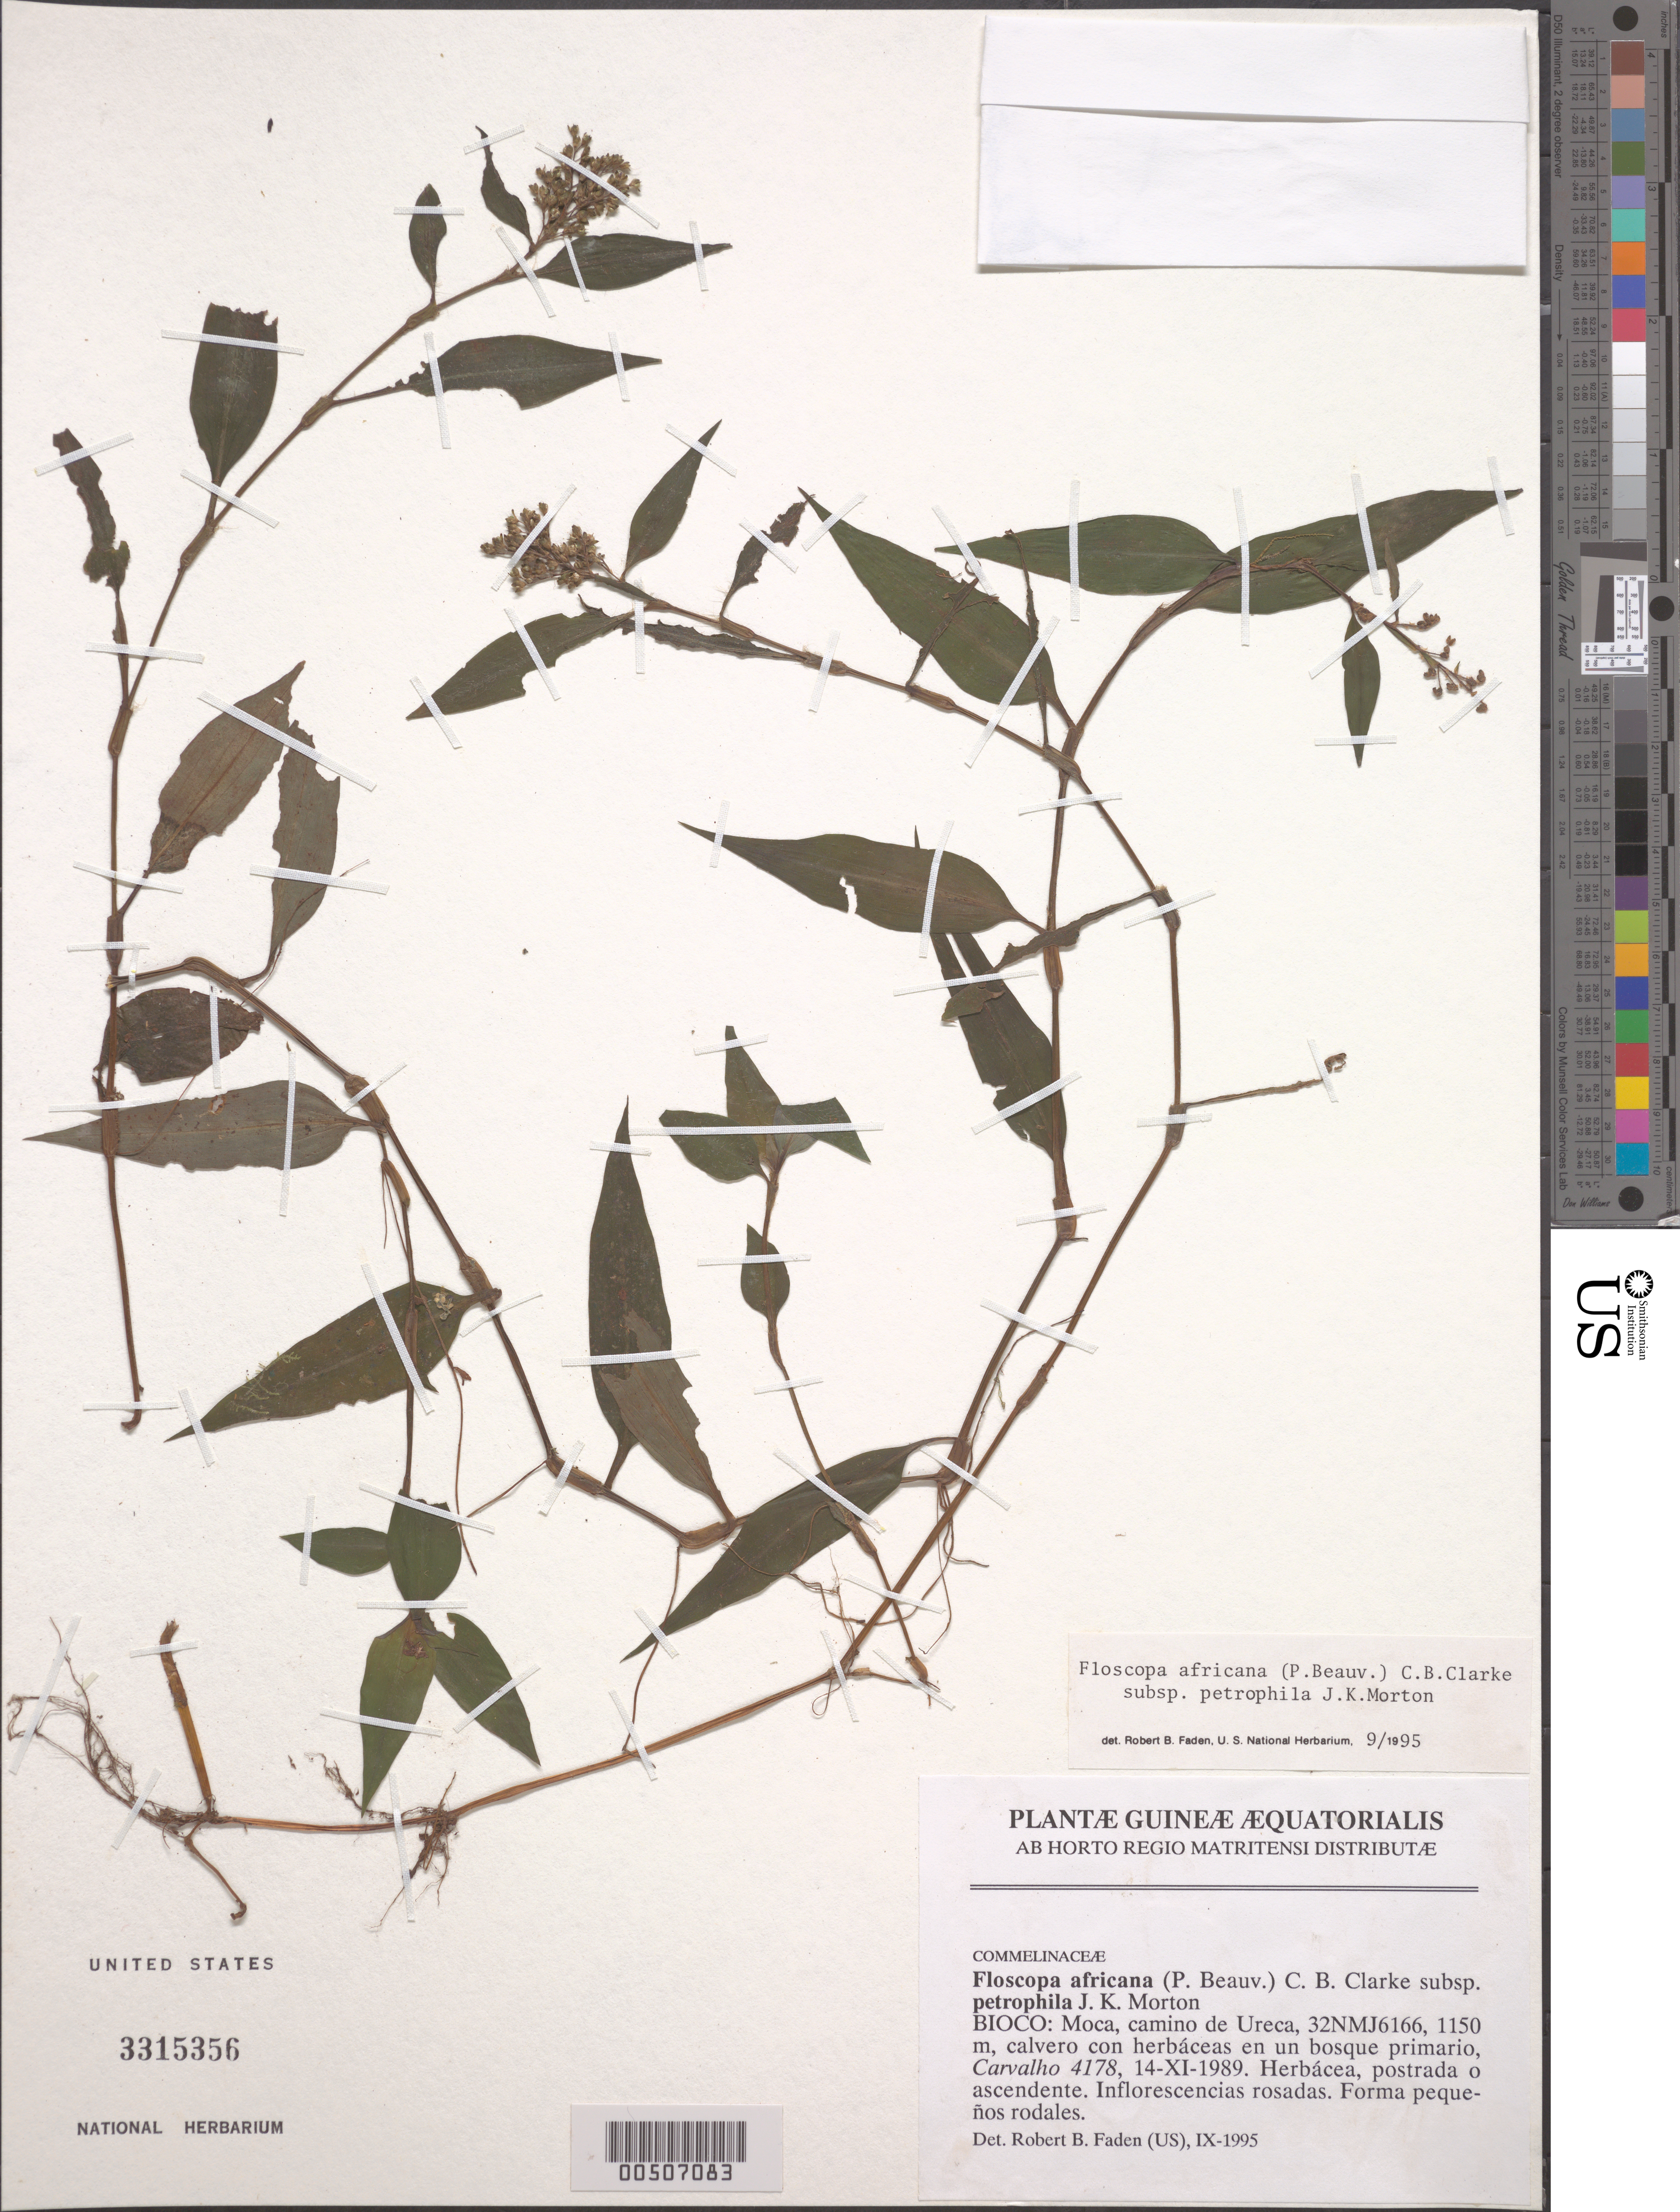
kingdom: Plantae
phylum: Tracheophyta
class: Liliopsida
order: Commelinales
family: Commelinaceae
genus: Floscopa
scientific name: Floscopa africana subsp. petrophila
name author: J.K. Morton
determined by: Faden, Robert B., (US), Smithsonian Institution - National Museum of Natural History (UNITED STATES)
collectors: Carvalho, --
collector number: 4178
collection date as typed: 14 Nov 1989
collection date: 1989-11-14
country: Equatorial Guinea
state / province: Bioko Norte / Bioko Sur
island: Bioko Island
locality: Moca, Ureca. [former Province of Fernando Pó (Bioko).]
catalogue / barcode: US 3315356